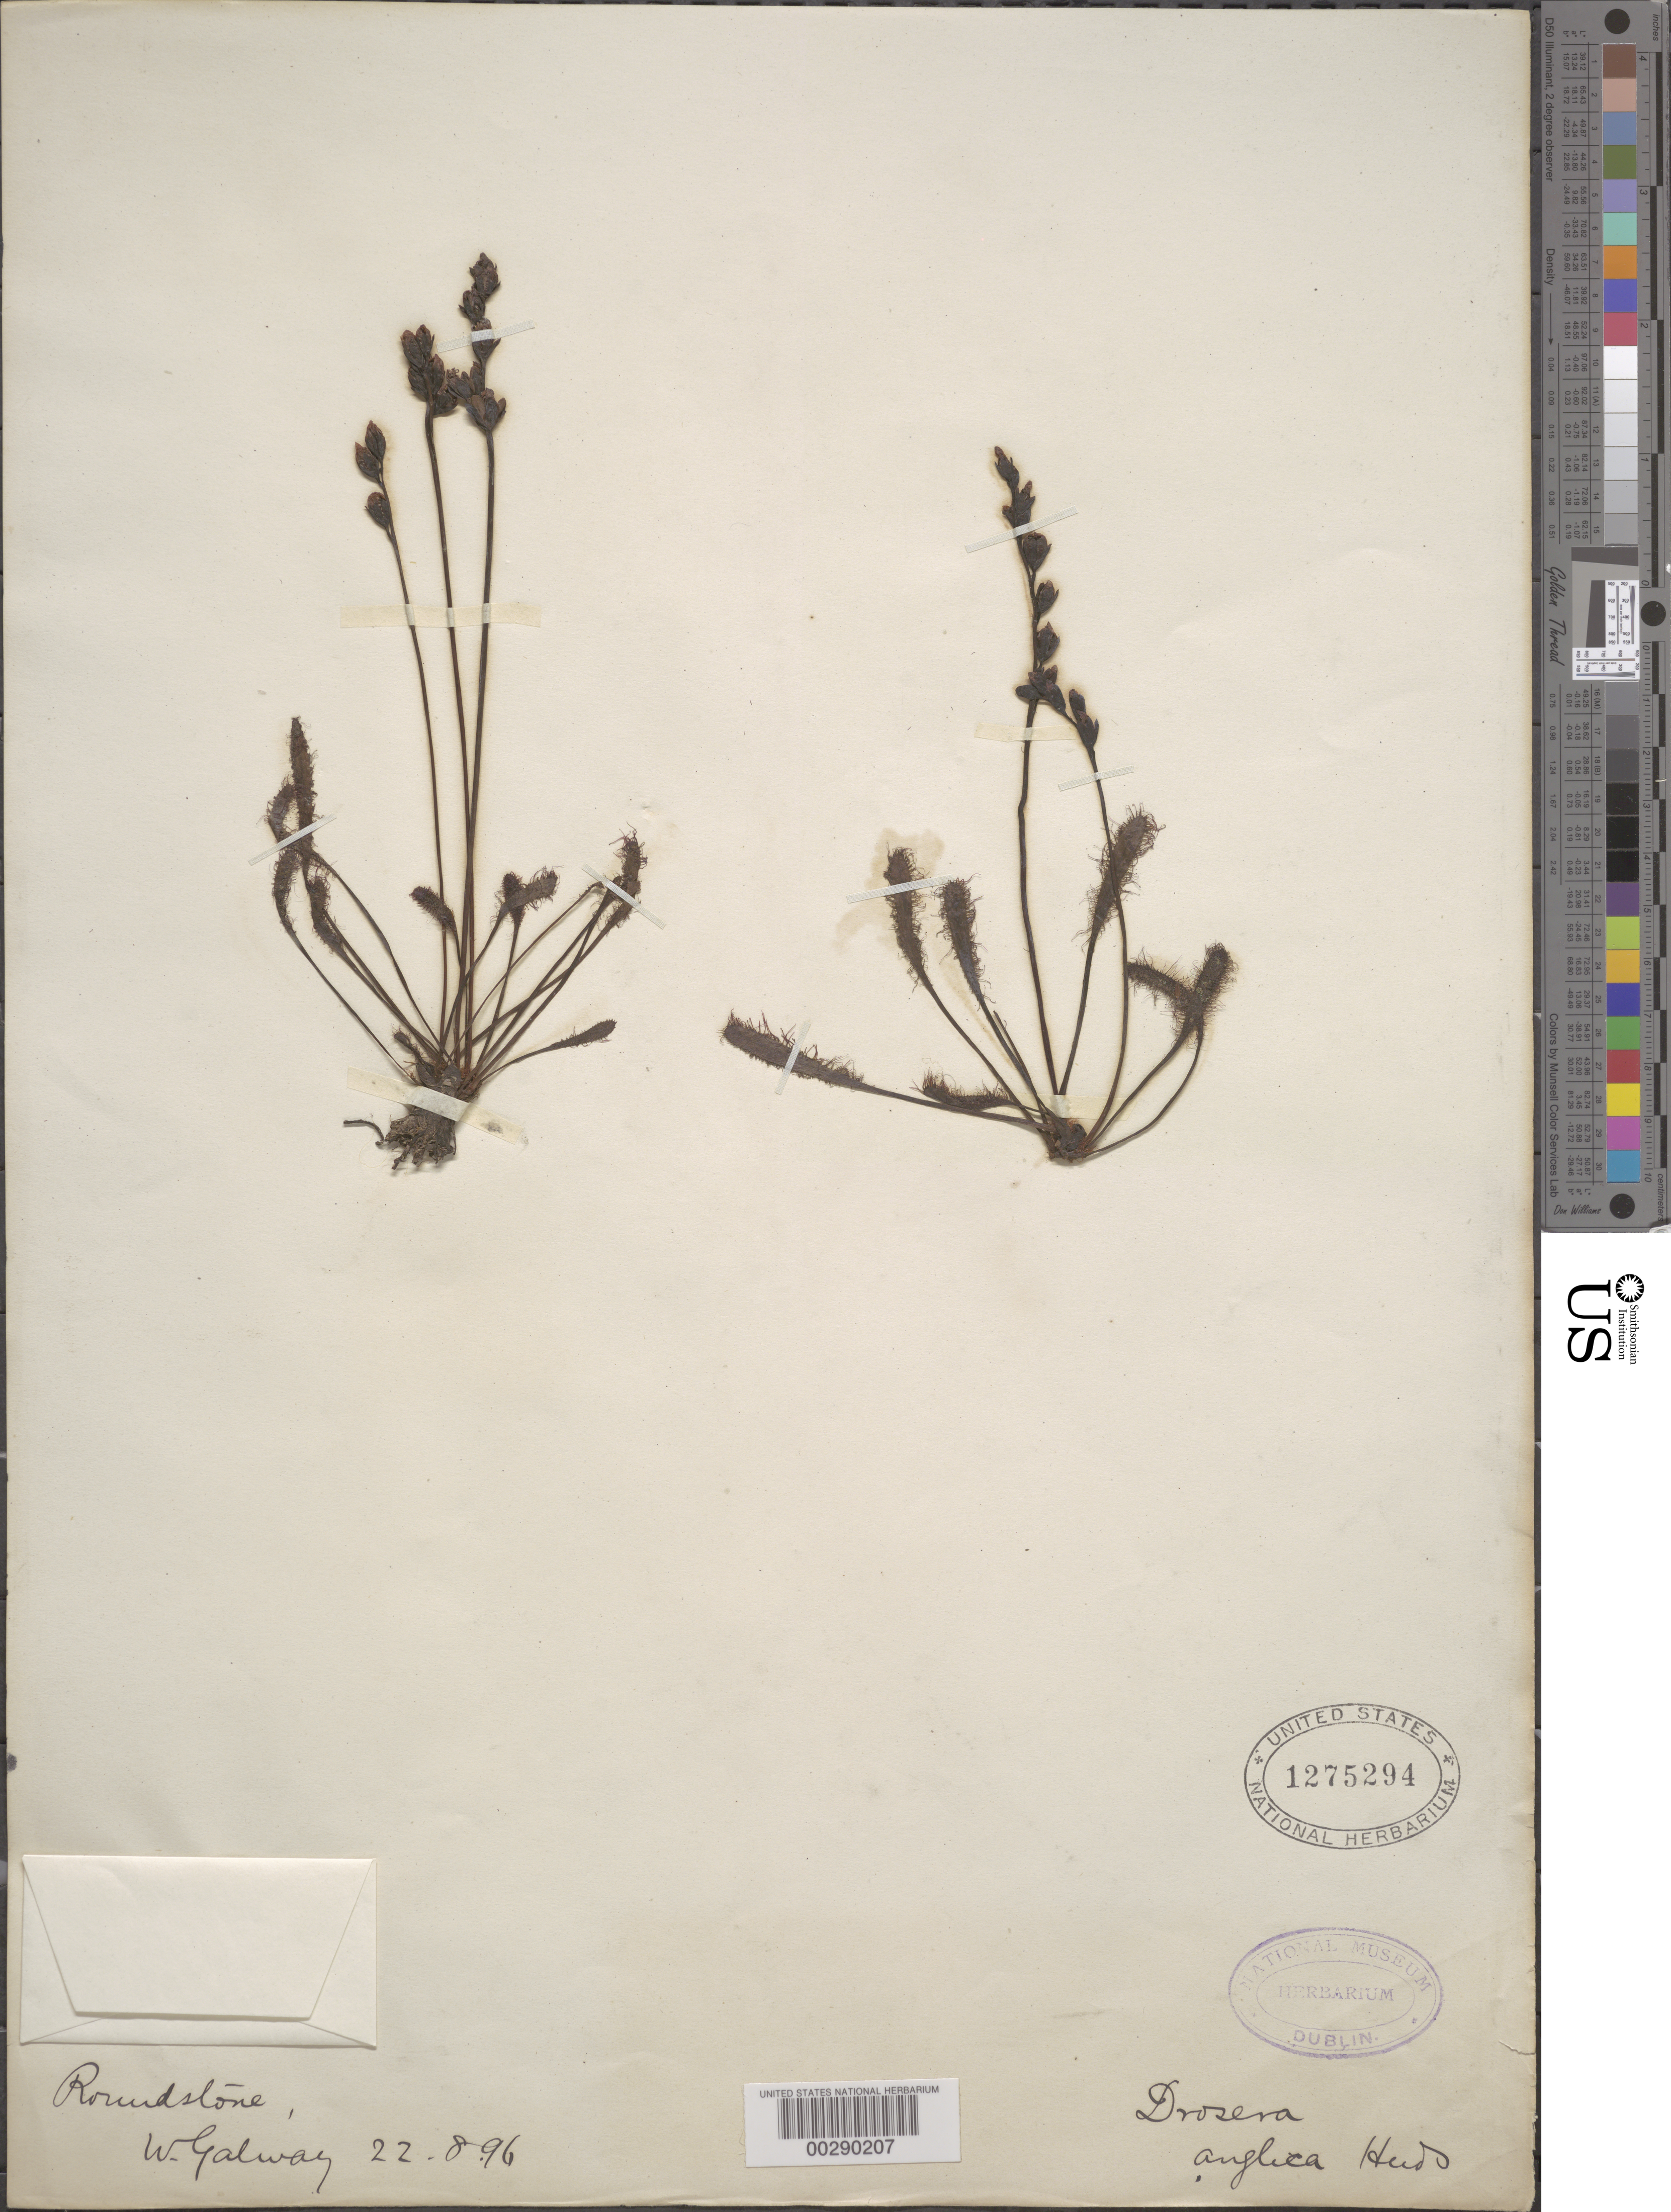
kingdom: Plantae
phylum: Tracheophyta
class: Magnoliopsida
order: Caryophyllales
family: Droseraceae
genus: Drosera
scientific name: Drosera anglica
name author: Huds.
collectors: W. Galway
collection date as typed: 22 Aug 1896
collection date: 1896-08-22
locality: Roundstone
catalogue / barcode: US 1275294